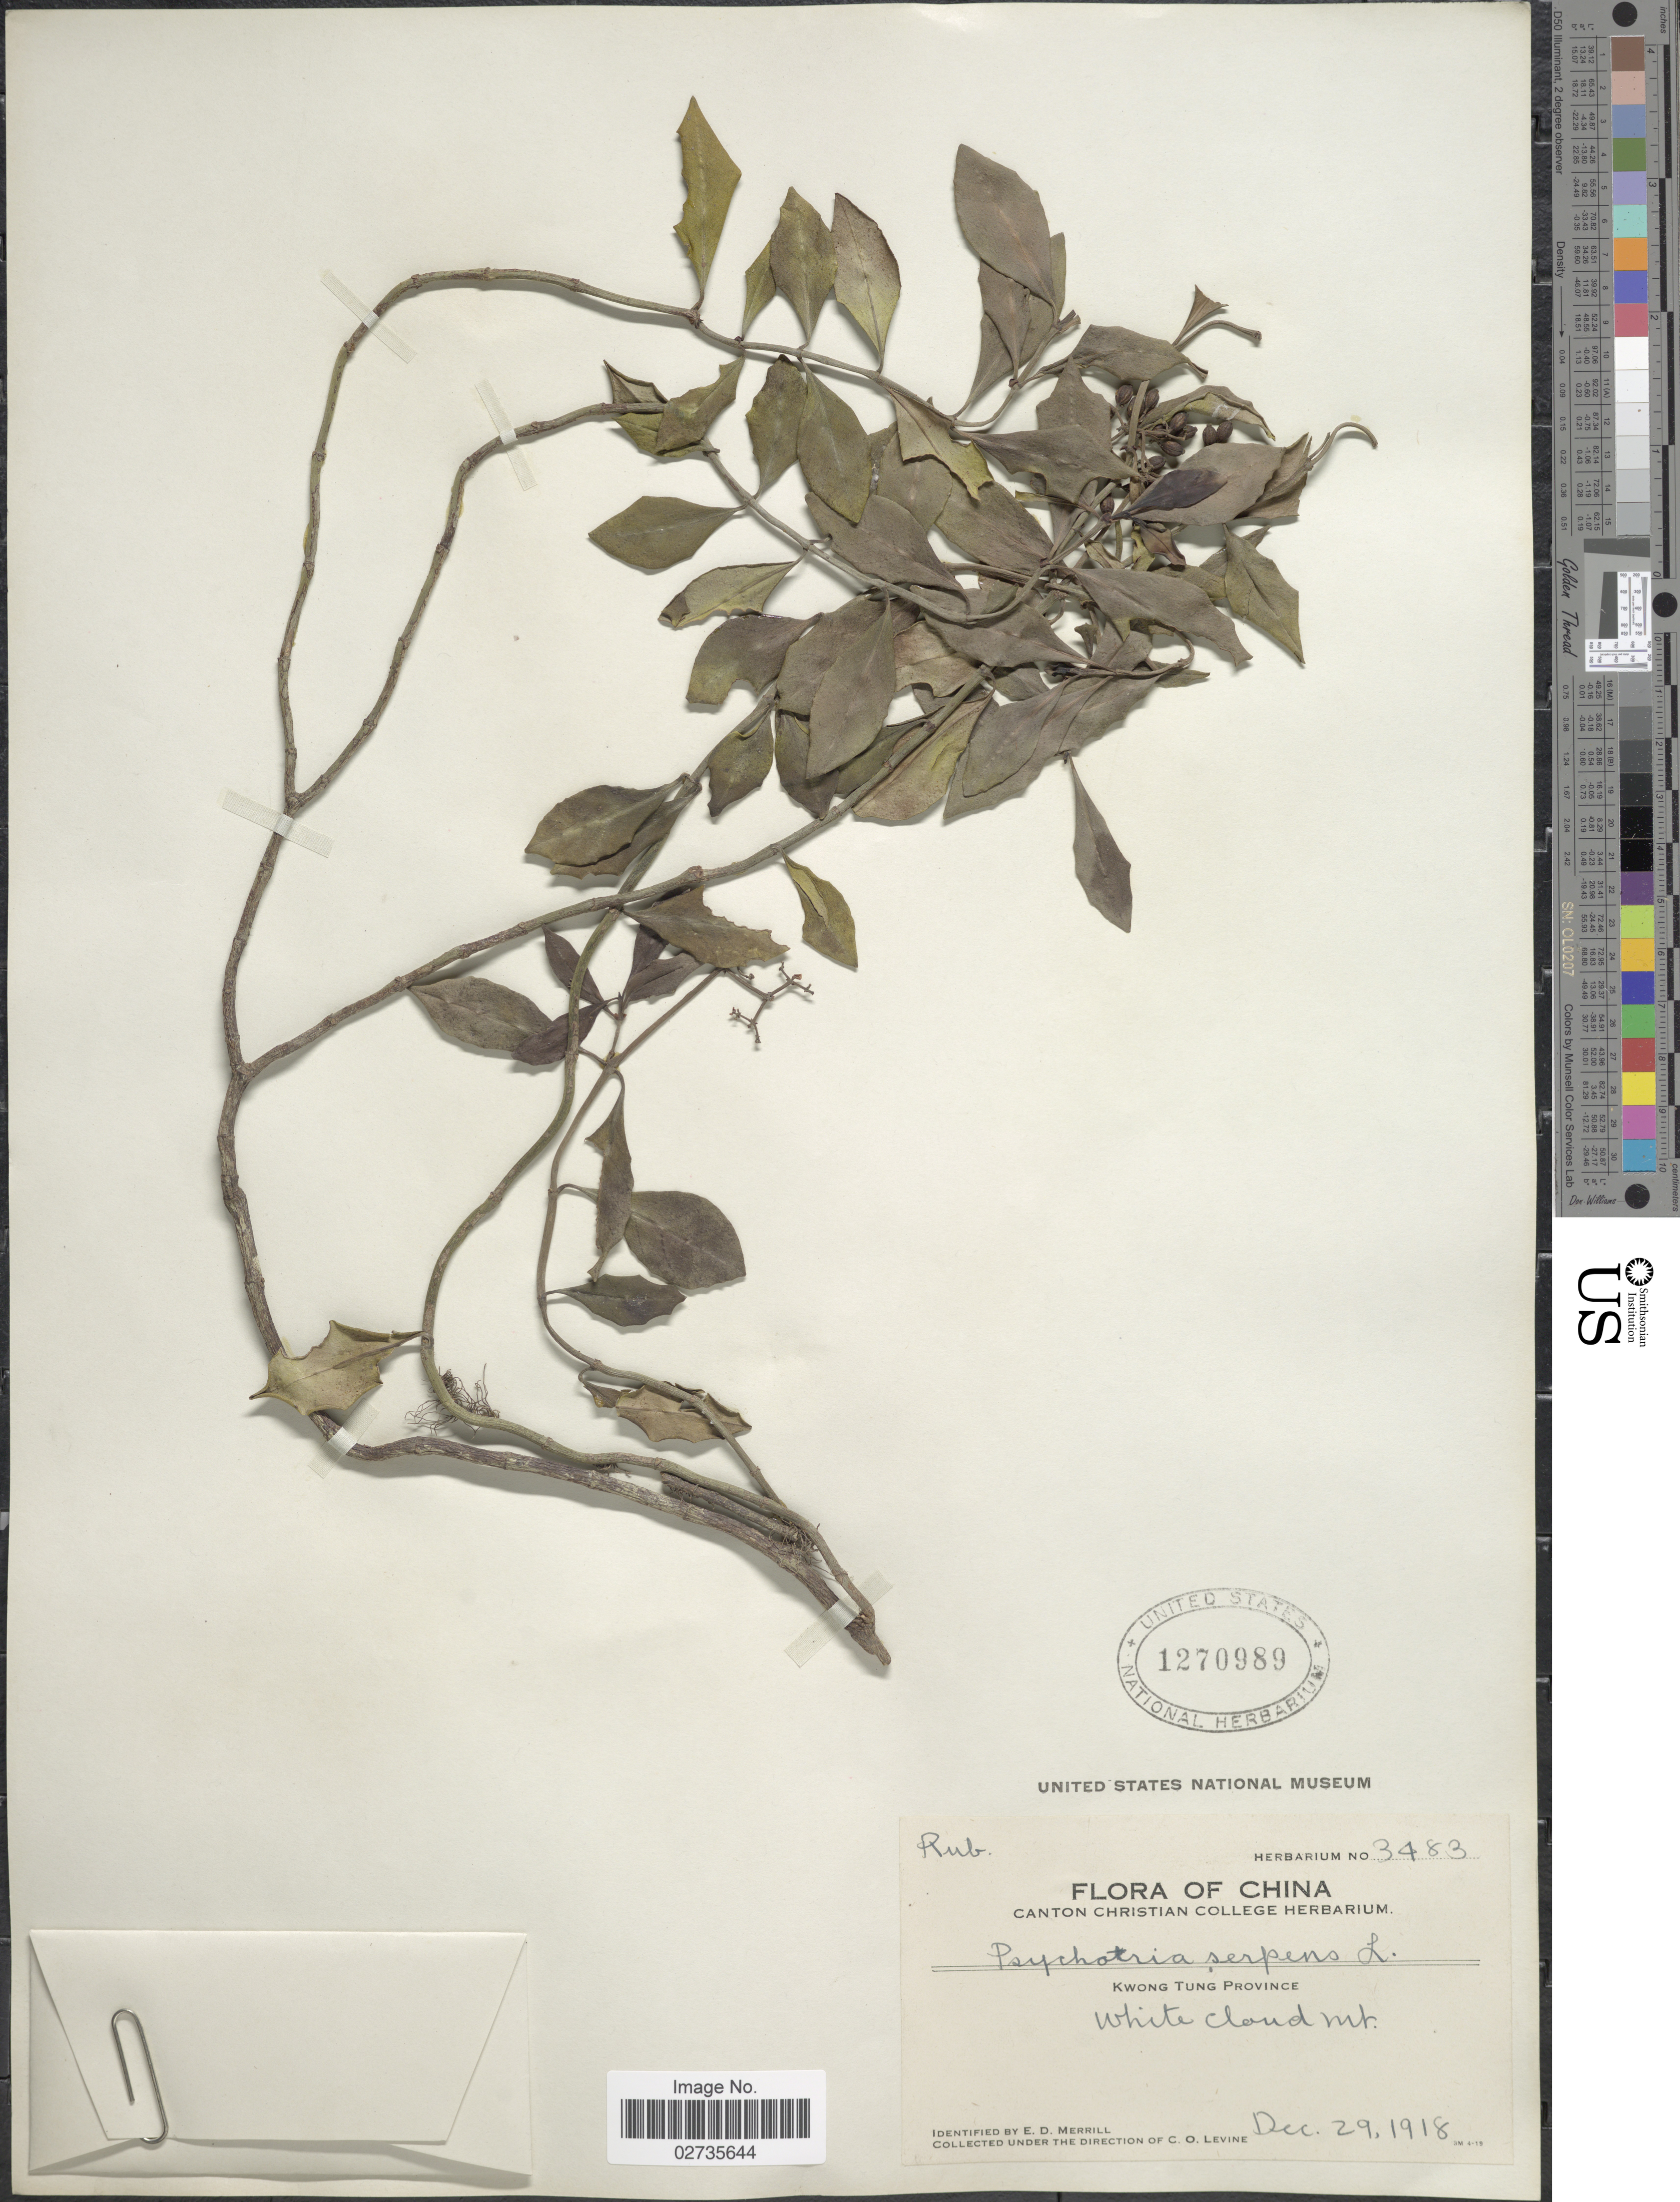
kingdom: Plantae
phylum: Tracheophyta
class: Magnoliopsida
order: Gentianales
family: Rubiaceae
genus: Psychotria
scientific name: Psychotria serpens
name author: L.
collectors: C. O. Levine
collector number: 3483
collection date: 1918-12-29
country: China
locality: Kwong Tung Province, White Cloud Mt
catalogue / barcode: US 1270989